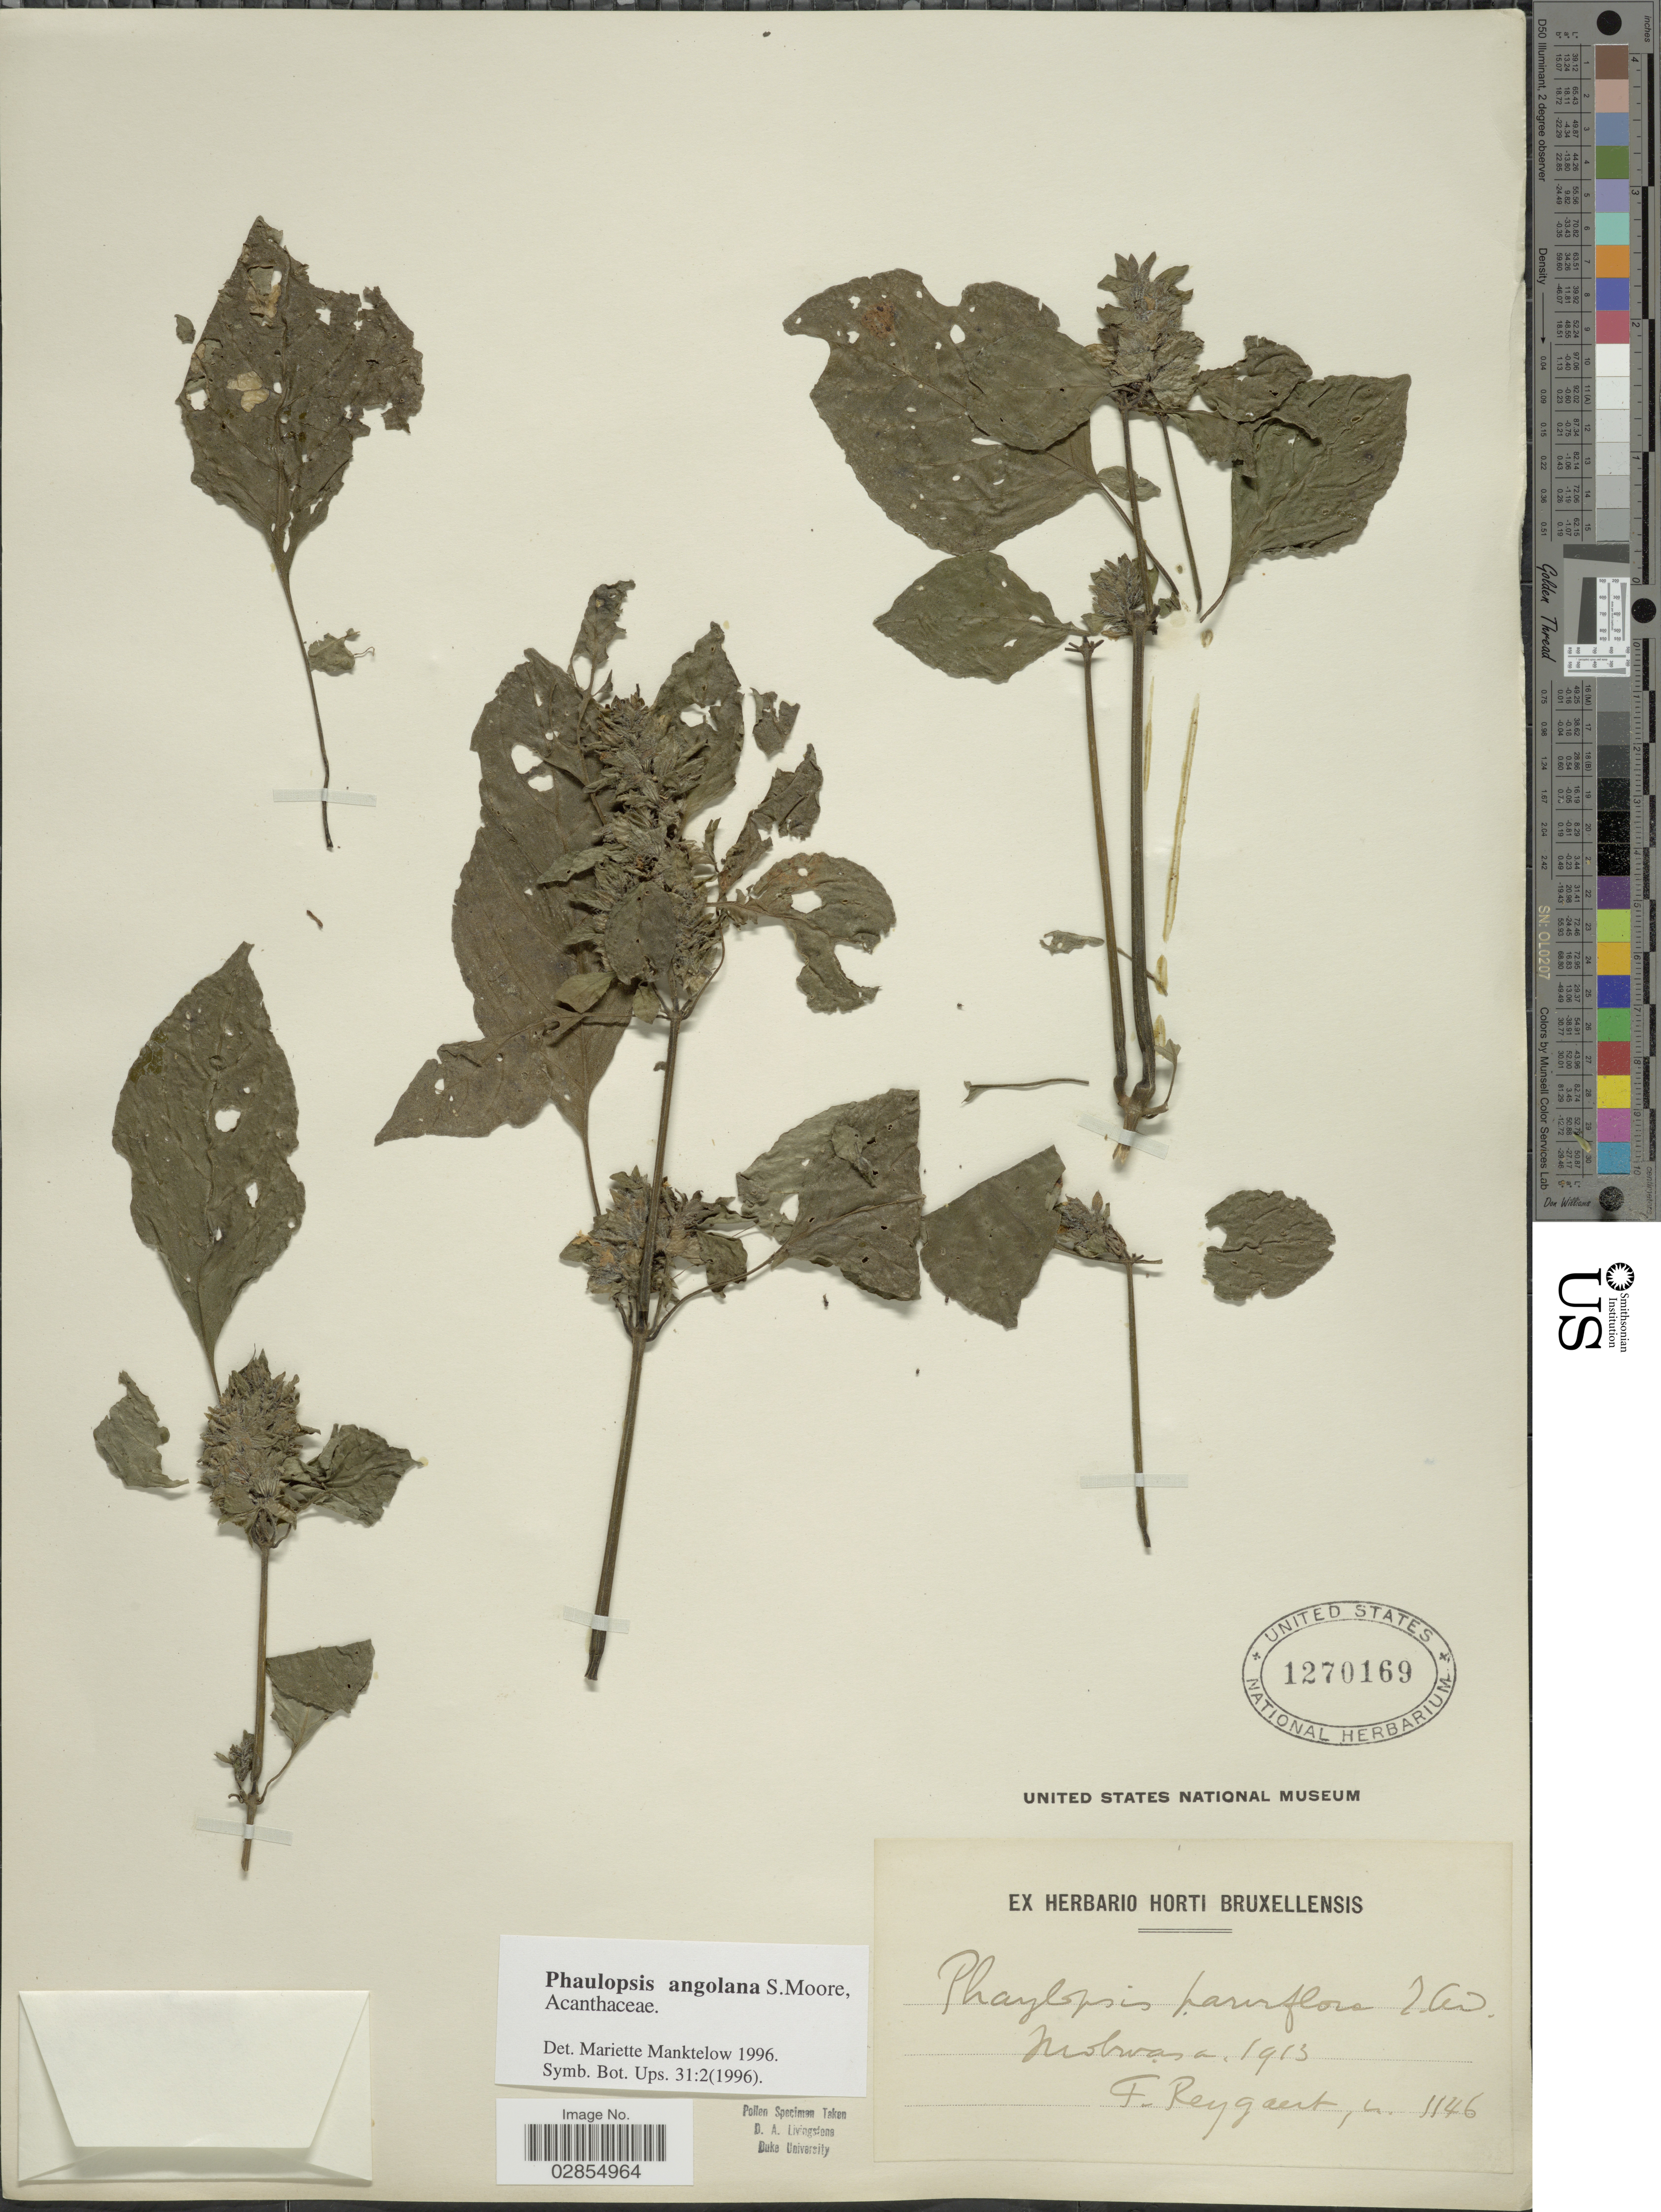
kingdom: Plantae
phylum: Tracheophyta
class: Magnoliopsida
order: Lamiales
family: Acanthaceae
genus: Phaulopsis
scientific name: Phaulopsis angolana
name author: S. Moore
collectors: Reygaert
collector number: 1146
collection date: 1913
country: Congo, Democratic Republic of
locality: Mobwasa.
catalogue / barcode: US 1270169